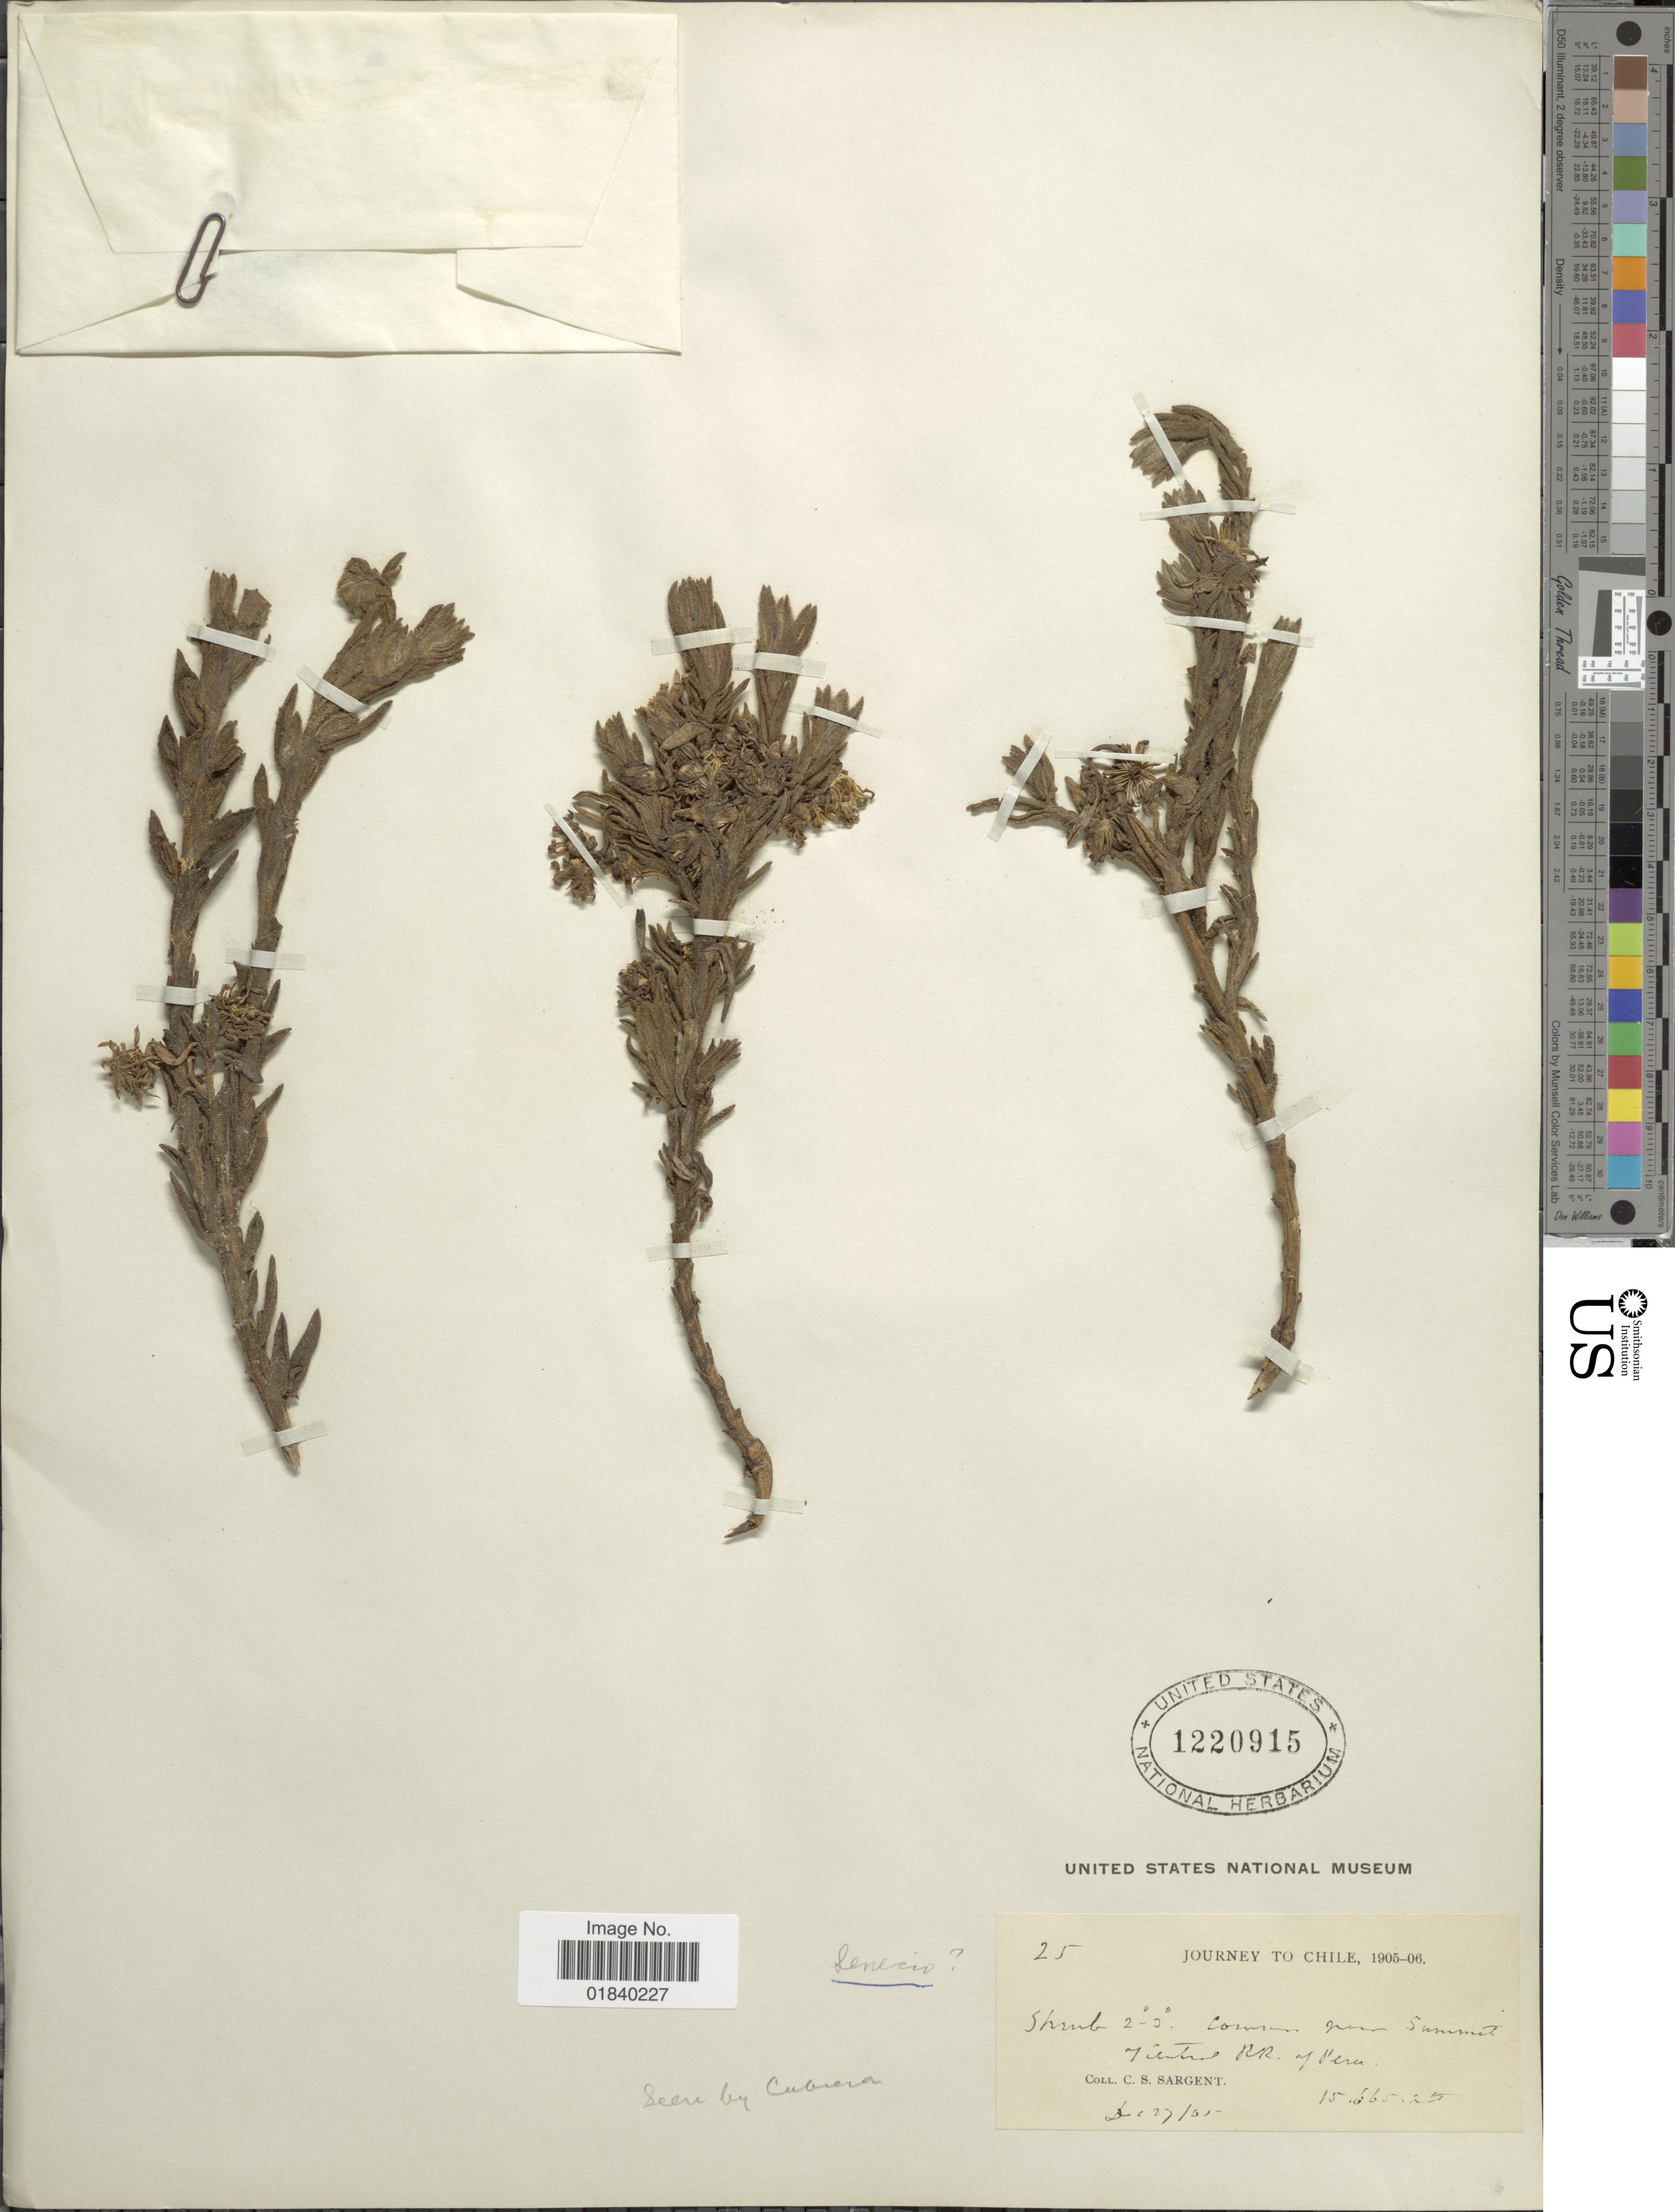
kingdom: Plantae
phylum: Tracheophyta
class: Magnoliopsida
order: Asterales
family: Asteraceae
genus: Senecio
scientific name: Senecio sp.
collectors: C. S. Sargent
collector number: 25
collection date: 1905-12-27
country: Peru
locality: Journey to Chile. Near summit of central RR. of Peru.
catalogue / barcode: US 1220915